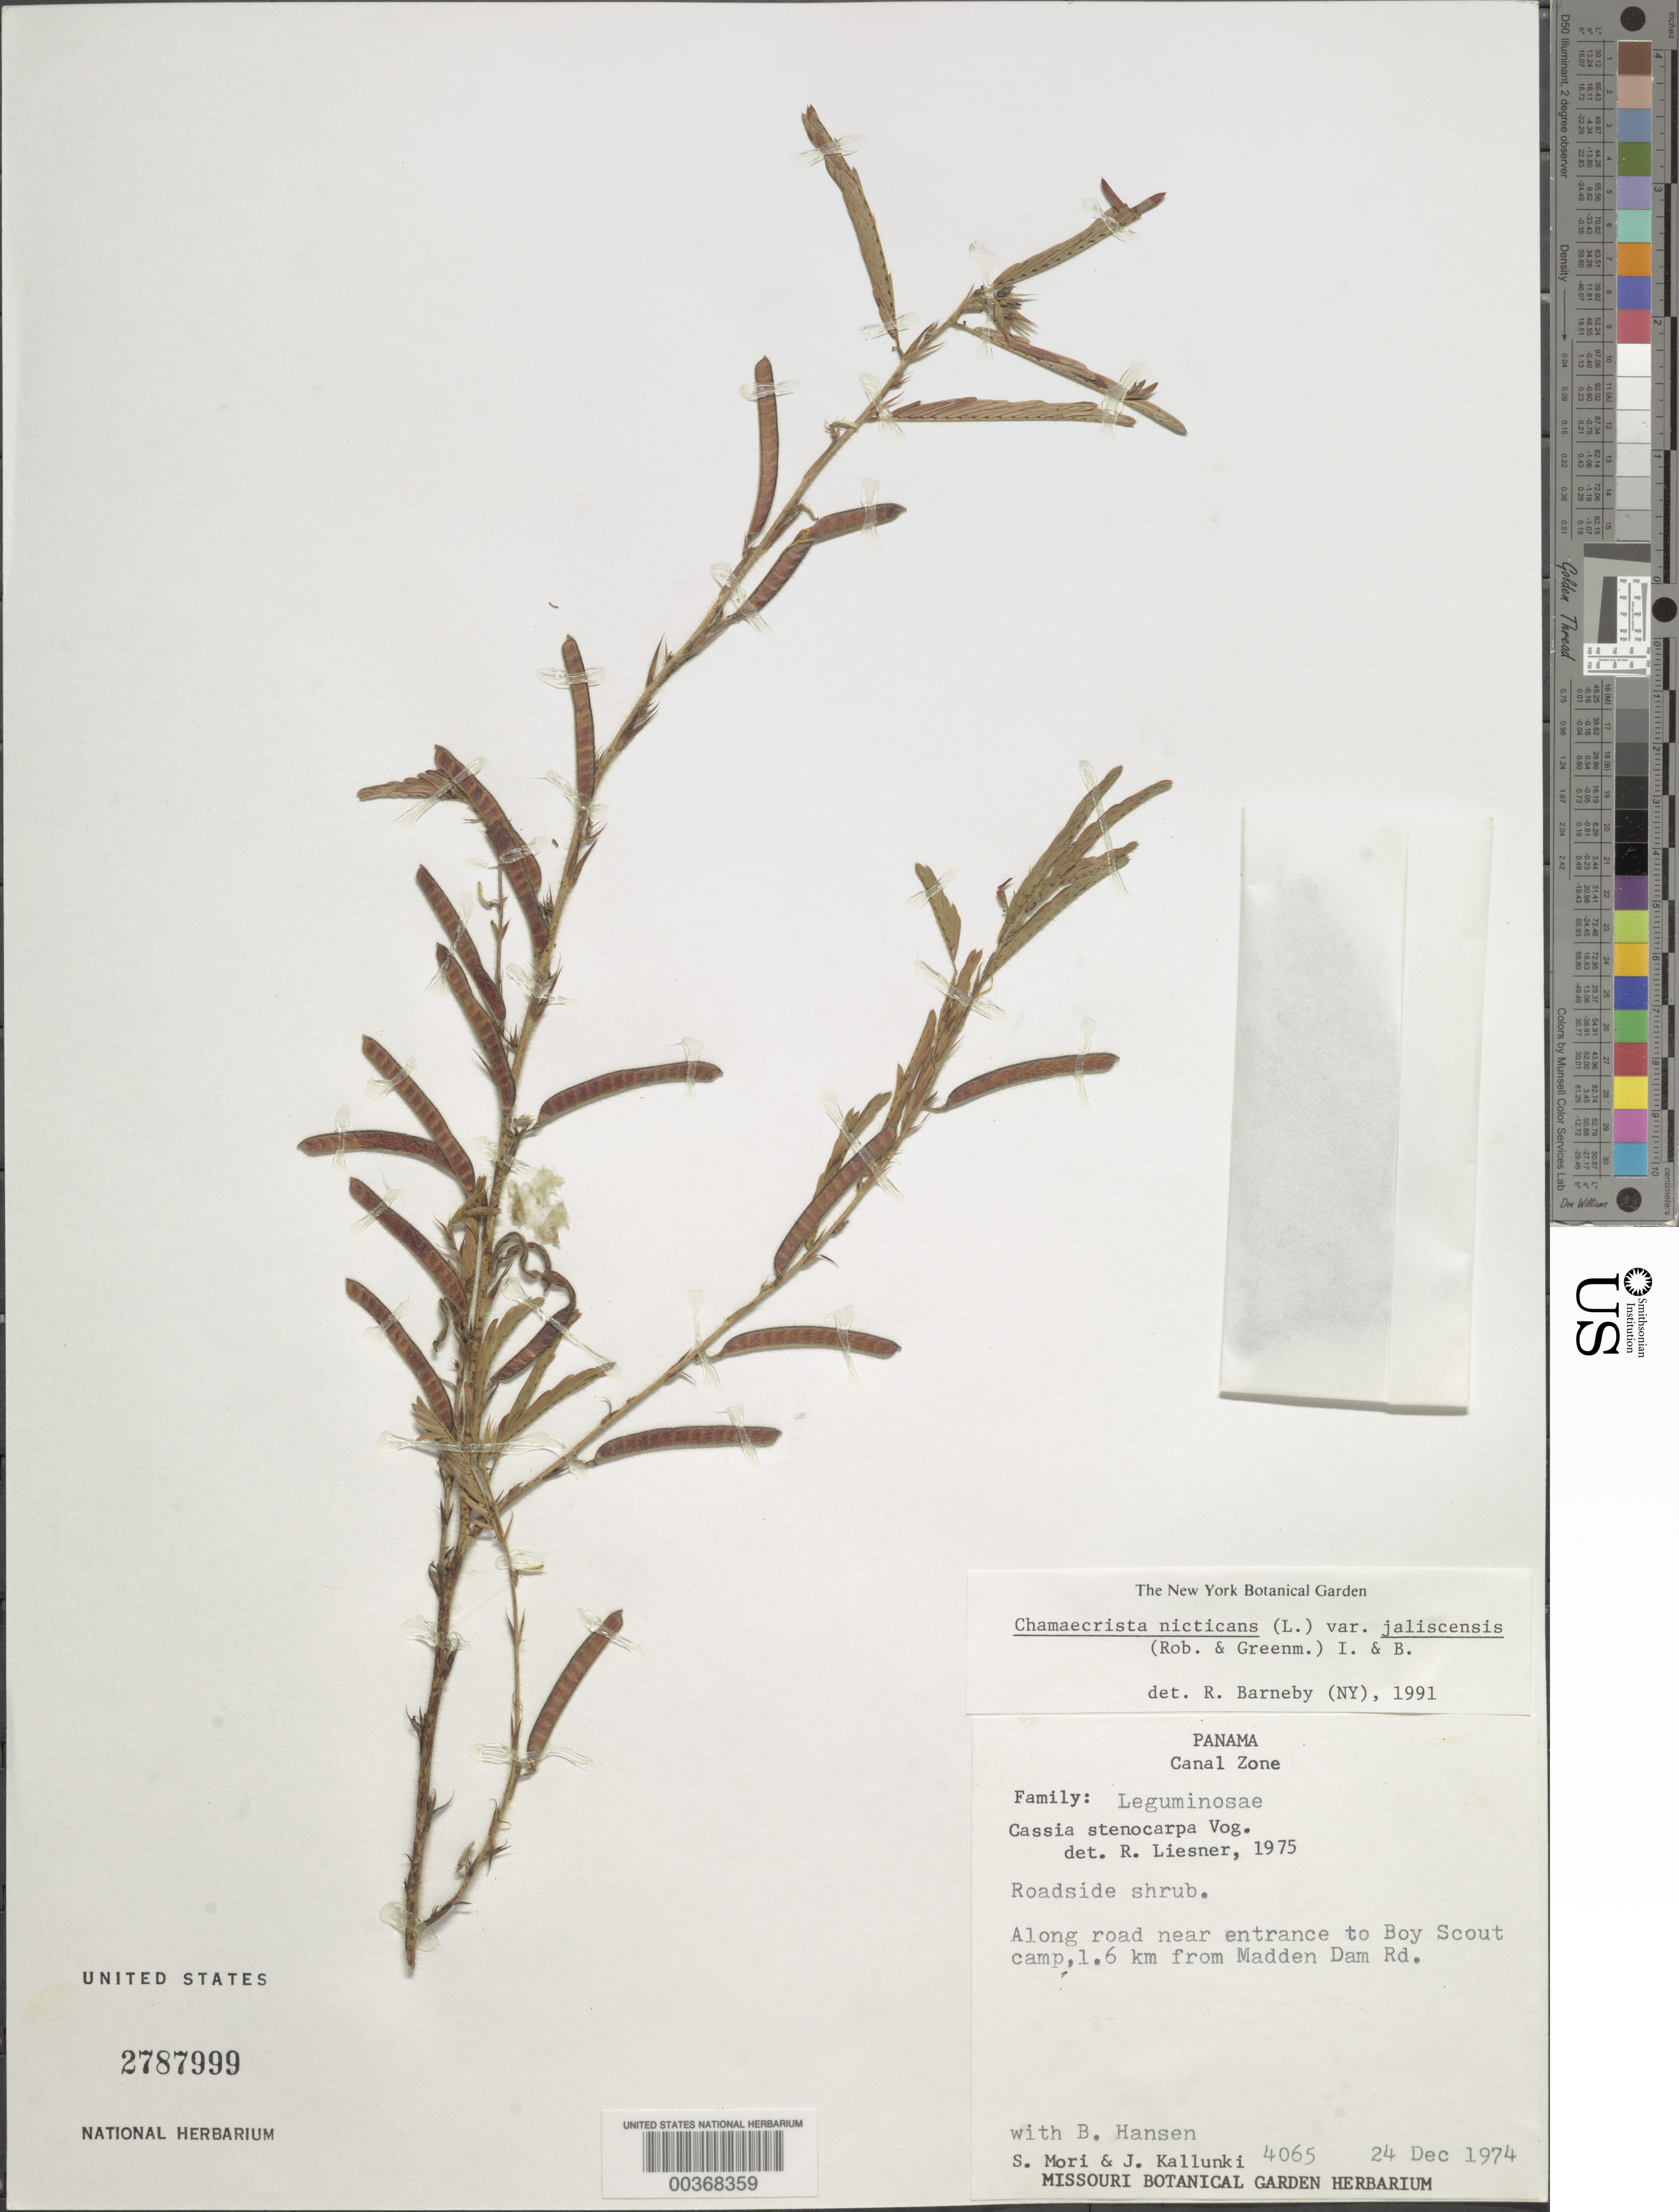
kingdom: Plantae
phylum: Tracheophyta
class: Magnoliopsida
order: Fabales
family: Fabaceae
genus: Chamaecrista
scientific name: Chamaecrista nictitans var. jaliscensis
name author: (Greenm.) H.S. Irwin & Barneby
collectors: S. Mori, J. Kallunki & B. Hansen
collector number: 4065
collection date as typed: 24 Dec 1974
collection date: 1974-12-24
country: Panama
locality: Along road near entrance to Boy Scout Camp, 1.6 km from Madden Dam road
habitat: Roadside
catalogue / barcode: US 2787999